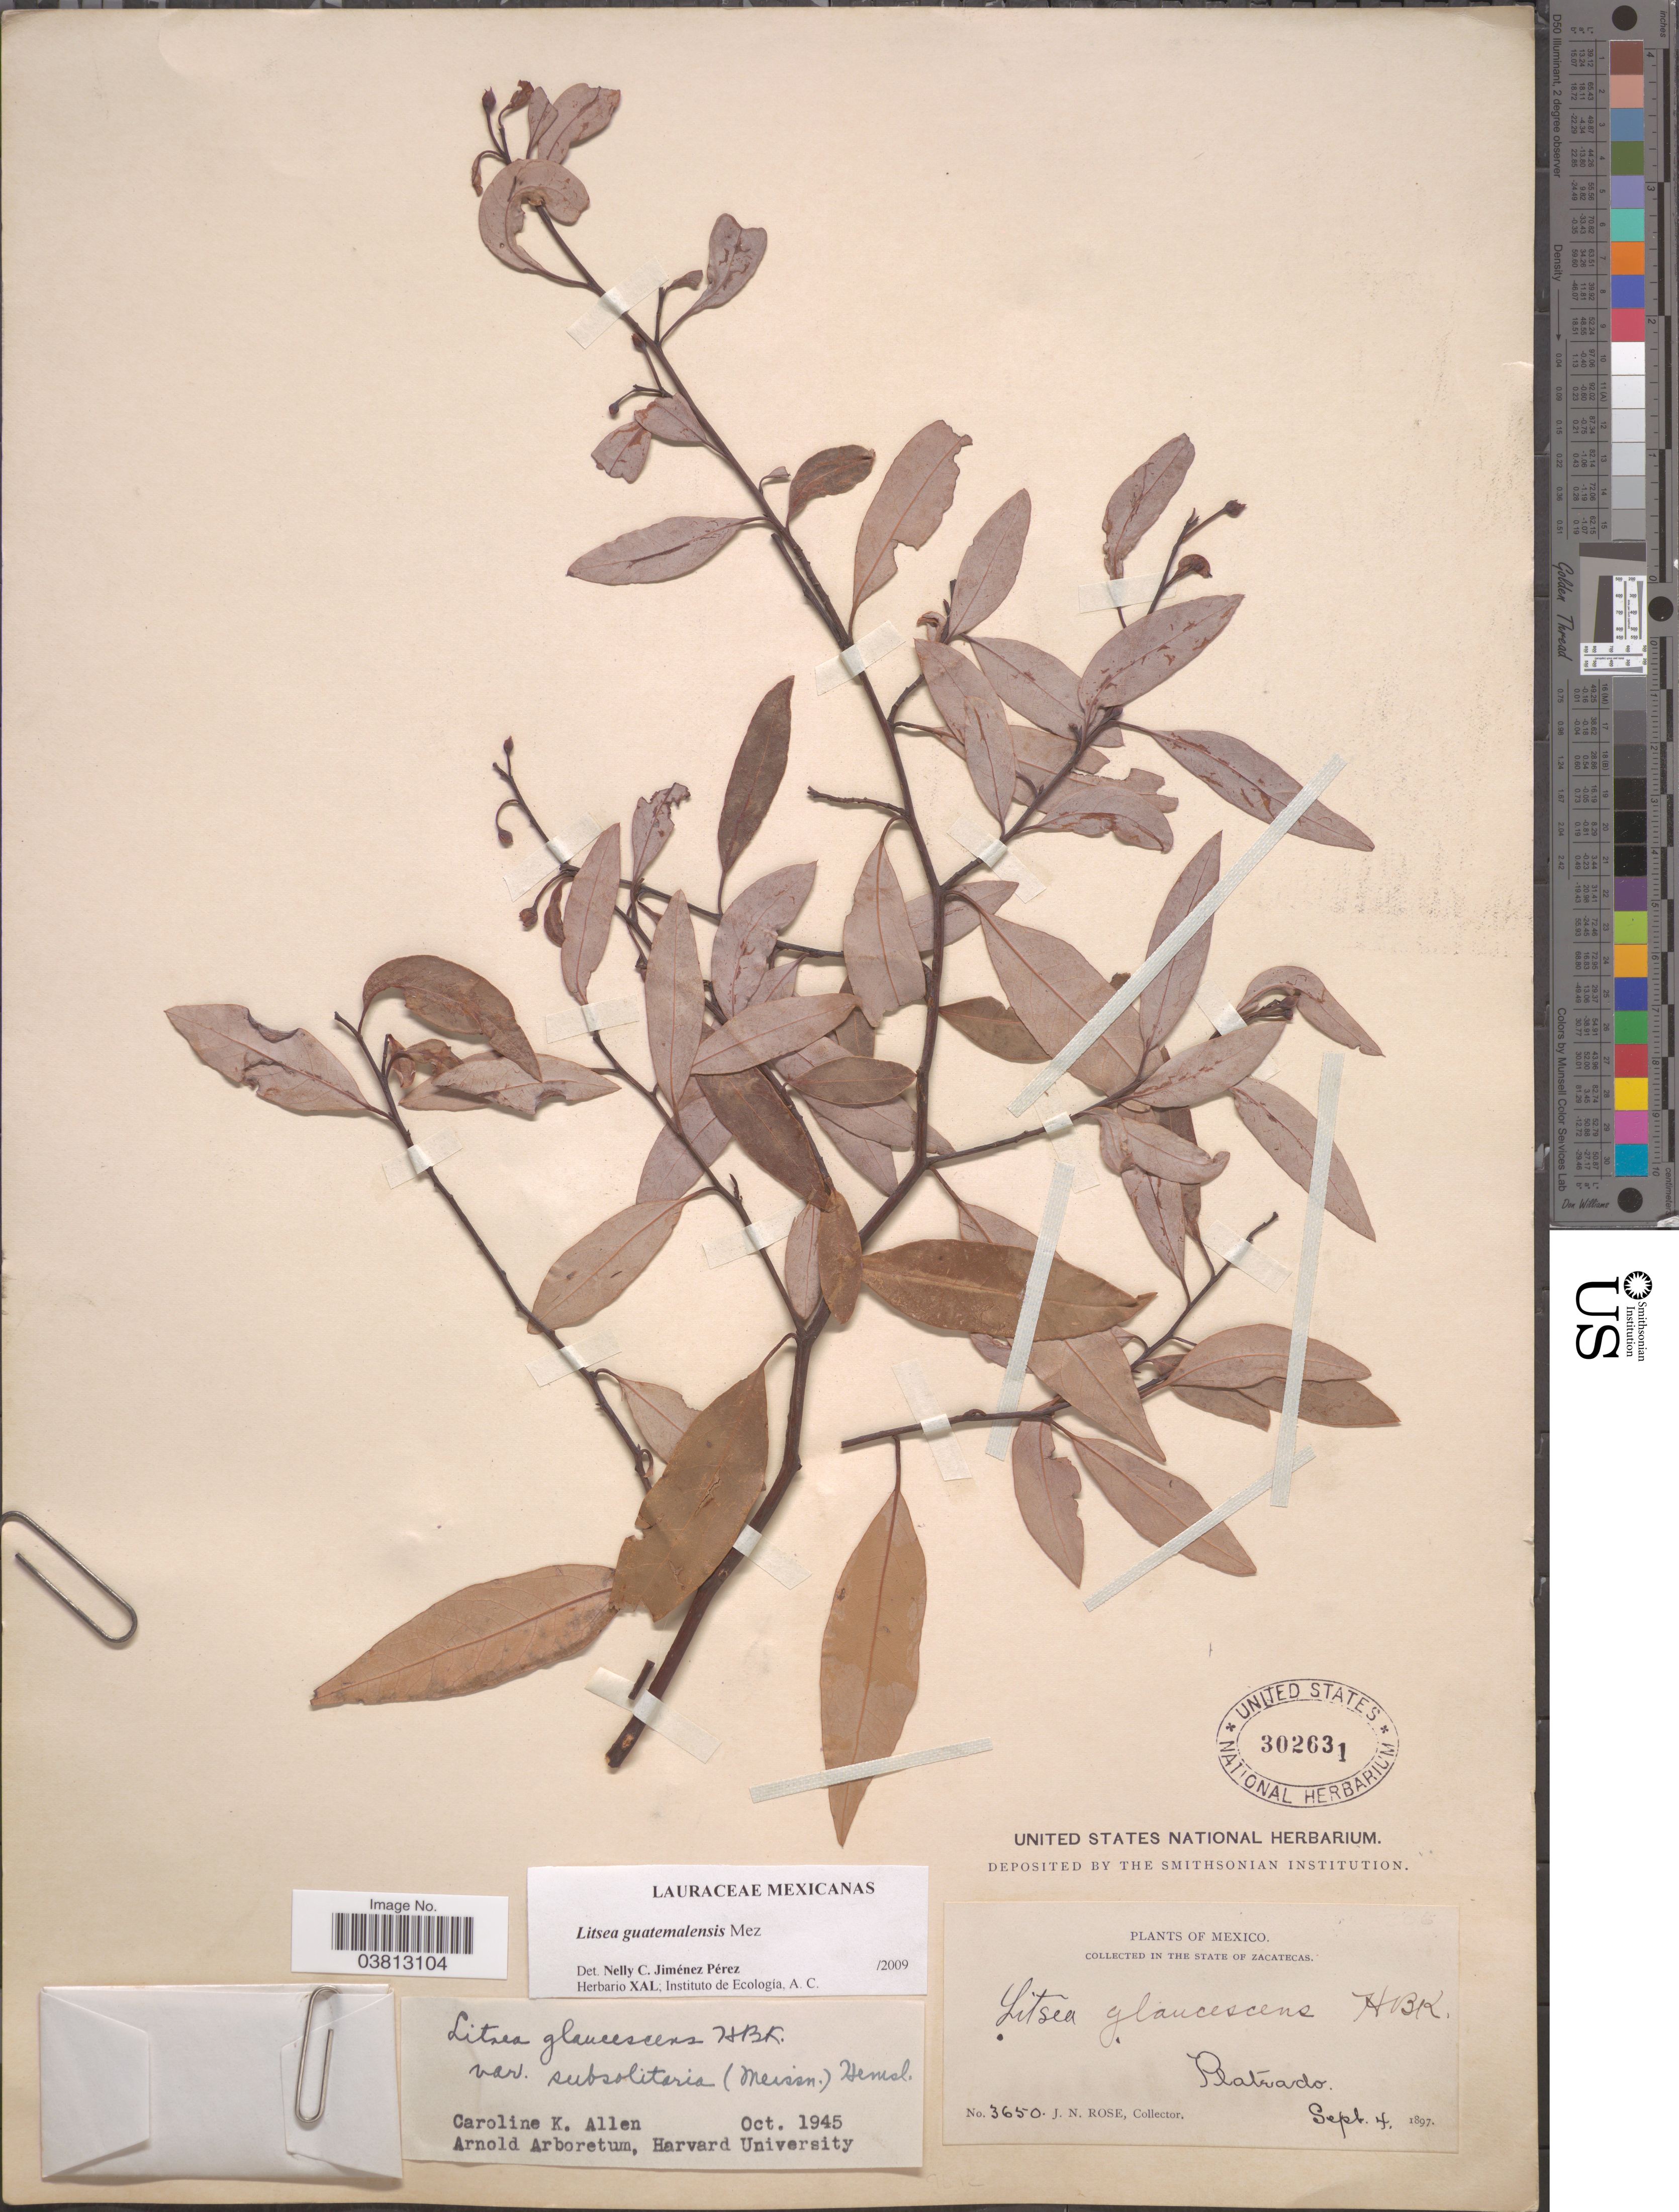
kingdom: Plantae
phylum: Tracheophyta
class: Magnoliopsida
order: Laurales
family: Lauraceae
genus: Litsea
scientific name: Litsea guatemalensis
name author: Mez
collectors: J. N. Rose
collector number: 3650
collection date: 1897-09-04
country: Mexico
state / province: Zacatecas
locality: Plateado.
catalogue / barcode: US 302631